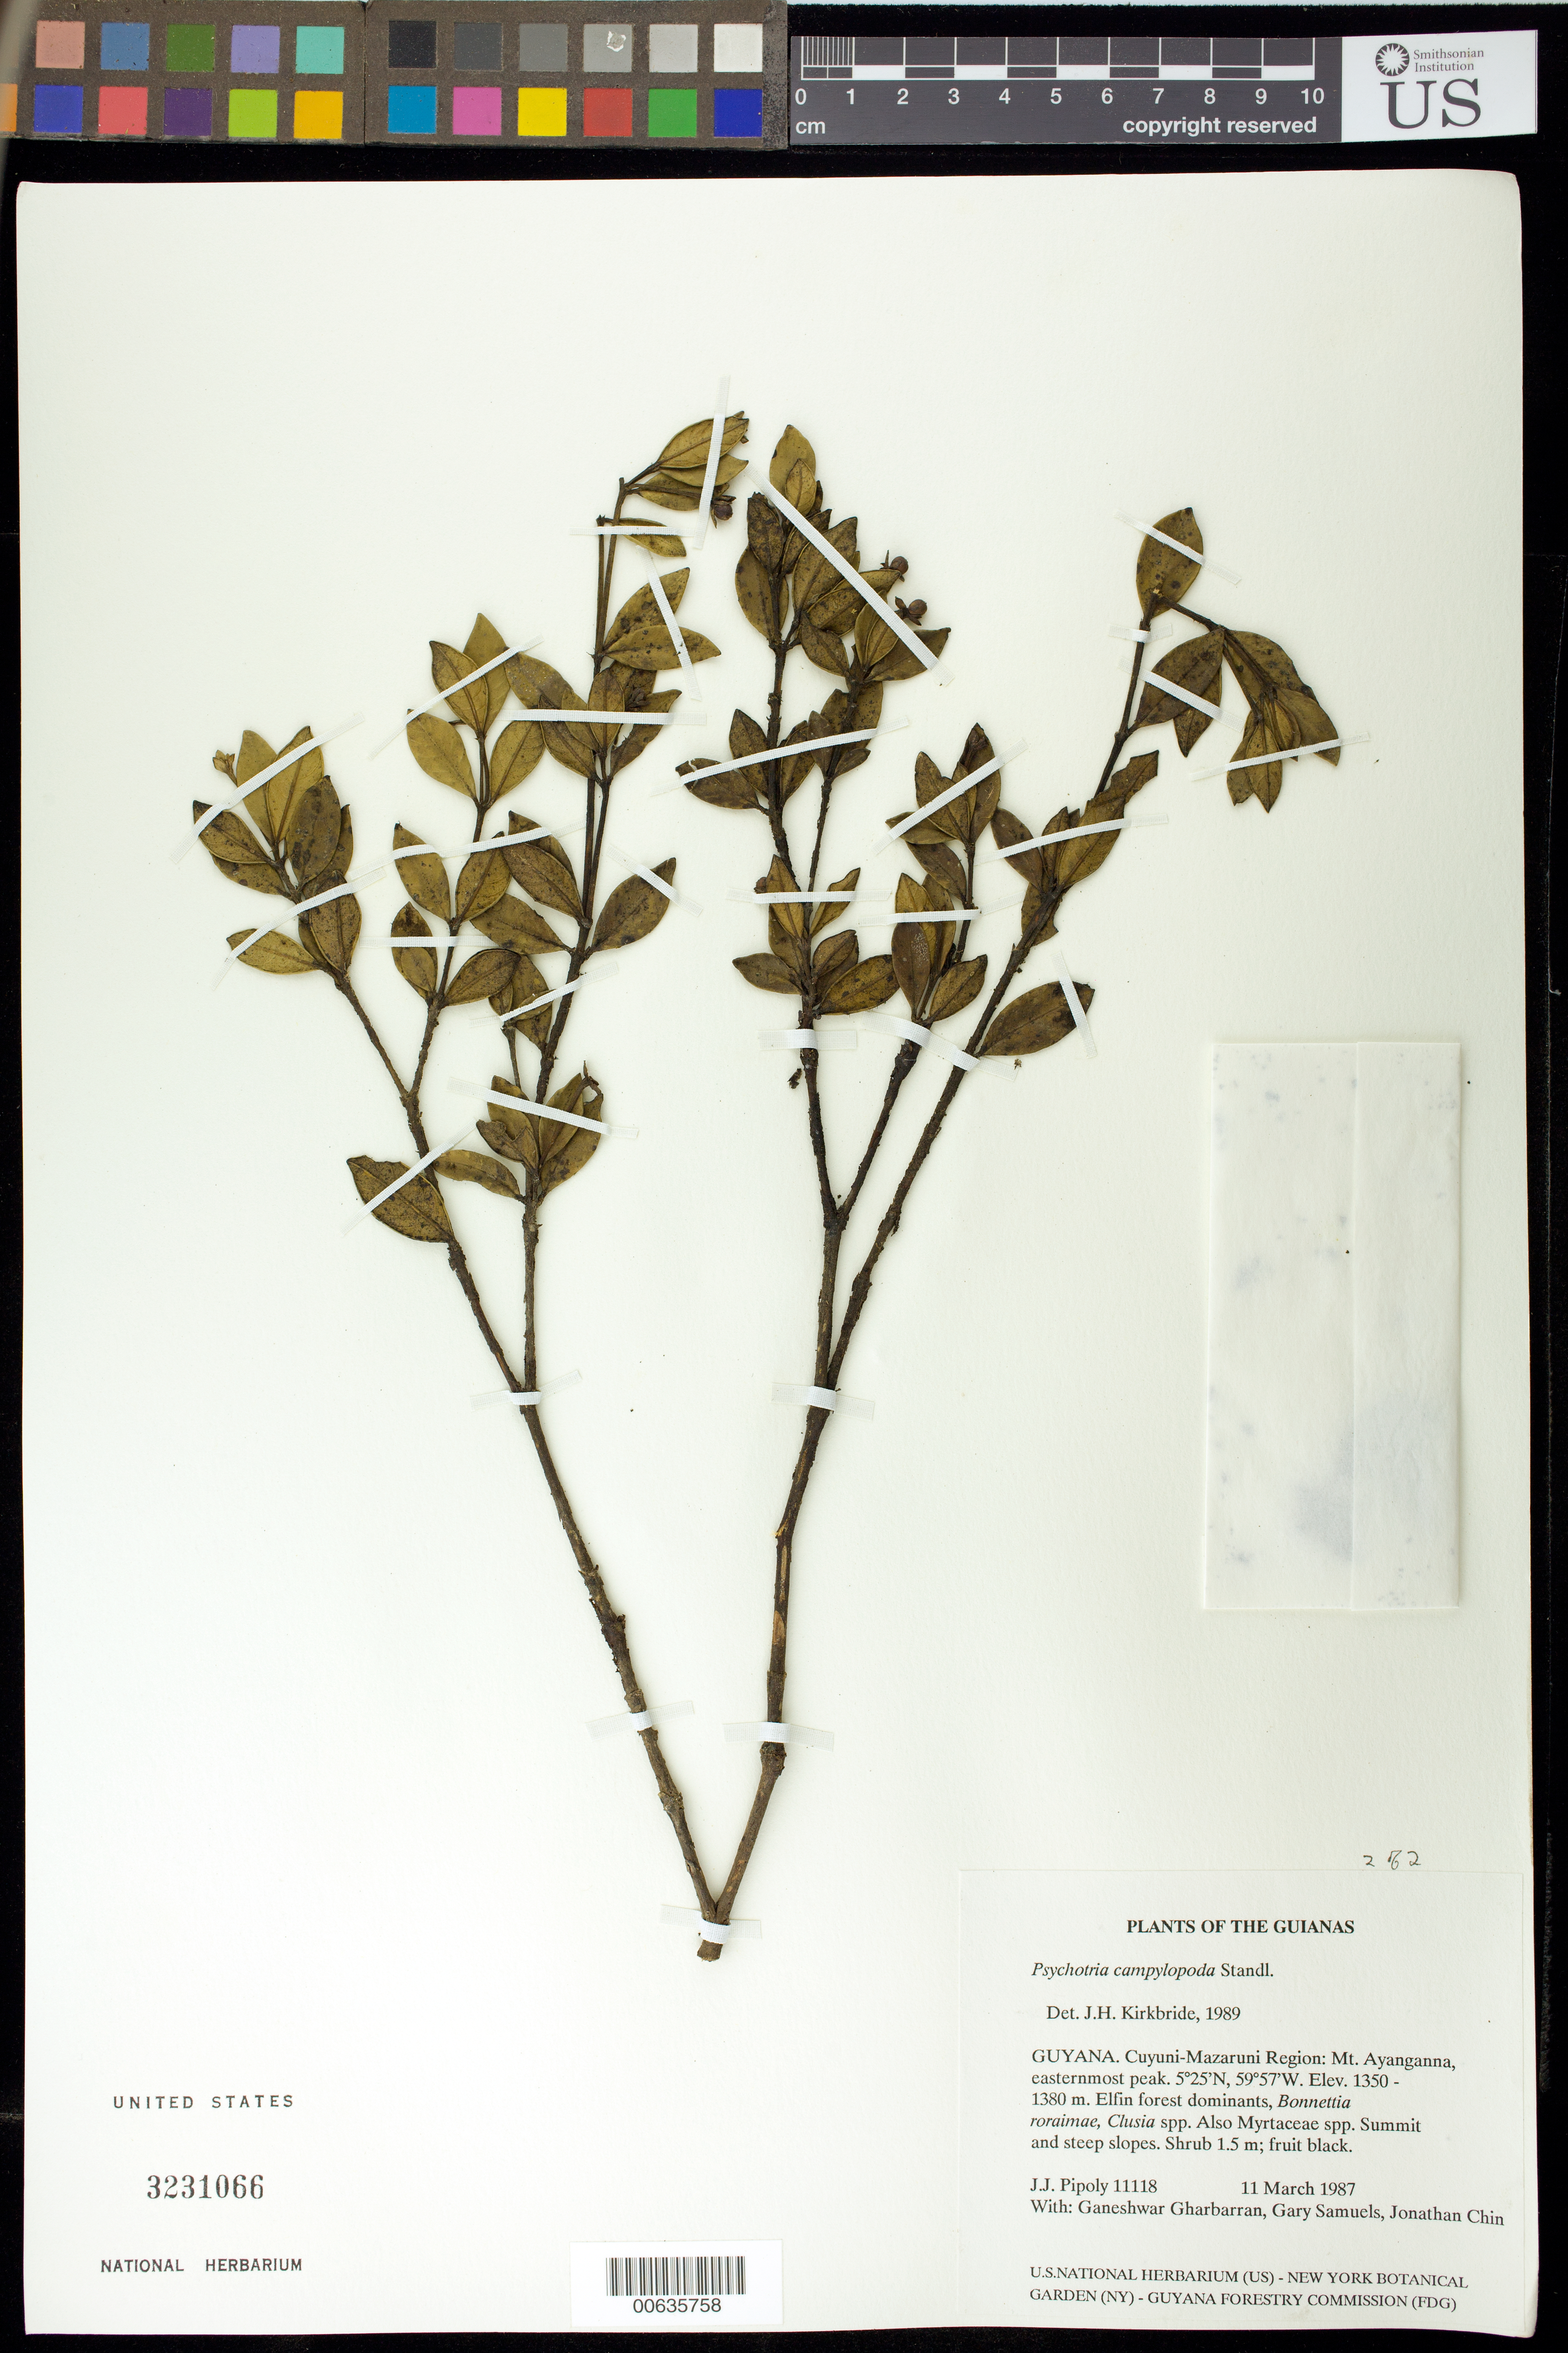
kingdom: Plantae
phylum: Tracheophyta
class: Magnoliopsida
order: Gentianales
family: Rubiaceae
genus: Palicourea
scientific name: Palicourea campylopoda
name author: (Standl.) Delprete & J.H. Kirkbr.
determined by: Kirkbride, J. H., Jr.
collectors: J. J. Pipoly, G. Gharbarran, G. Samuels & J. Chin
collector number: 11118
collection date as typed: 11 March 1987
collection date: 1987-03-11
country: Guyana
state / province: Cuyuni-Mazaruni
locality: Mt. Ayanganna, easternmost peak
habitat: Summit and steep slopes. Elfin forest dominated by Bonnetia roraimae, Clusia spp., various Myrtaceae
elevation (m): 1350